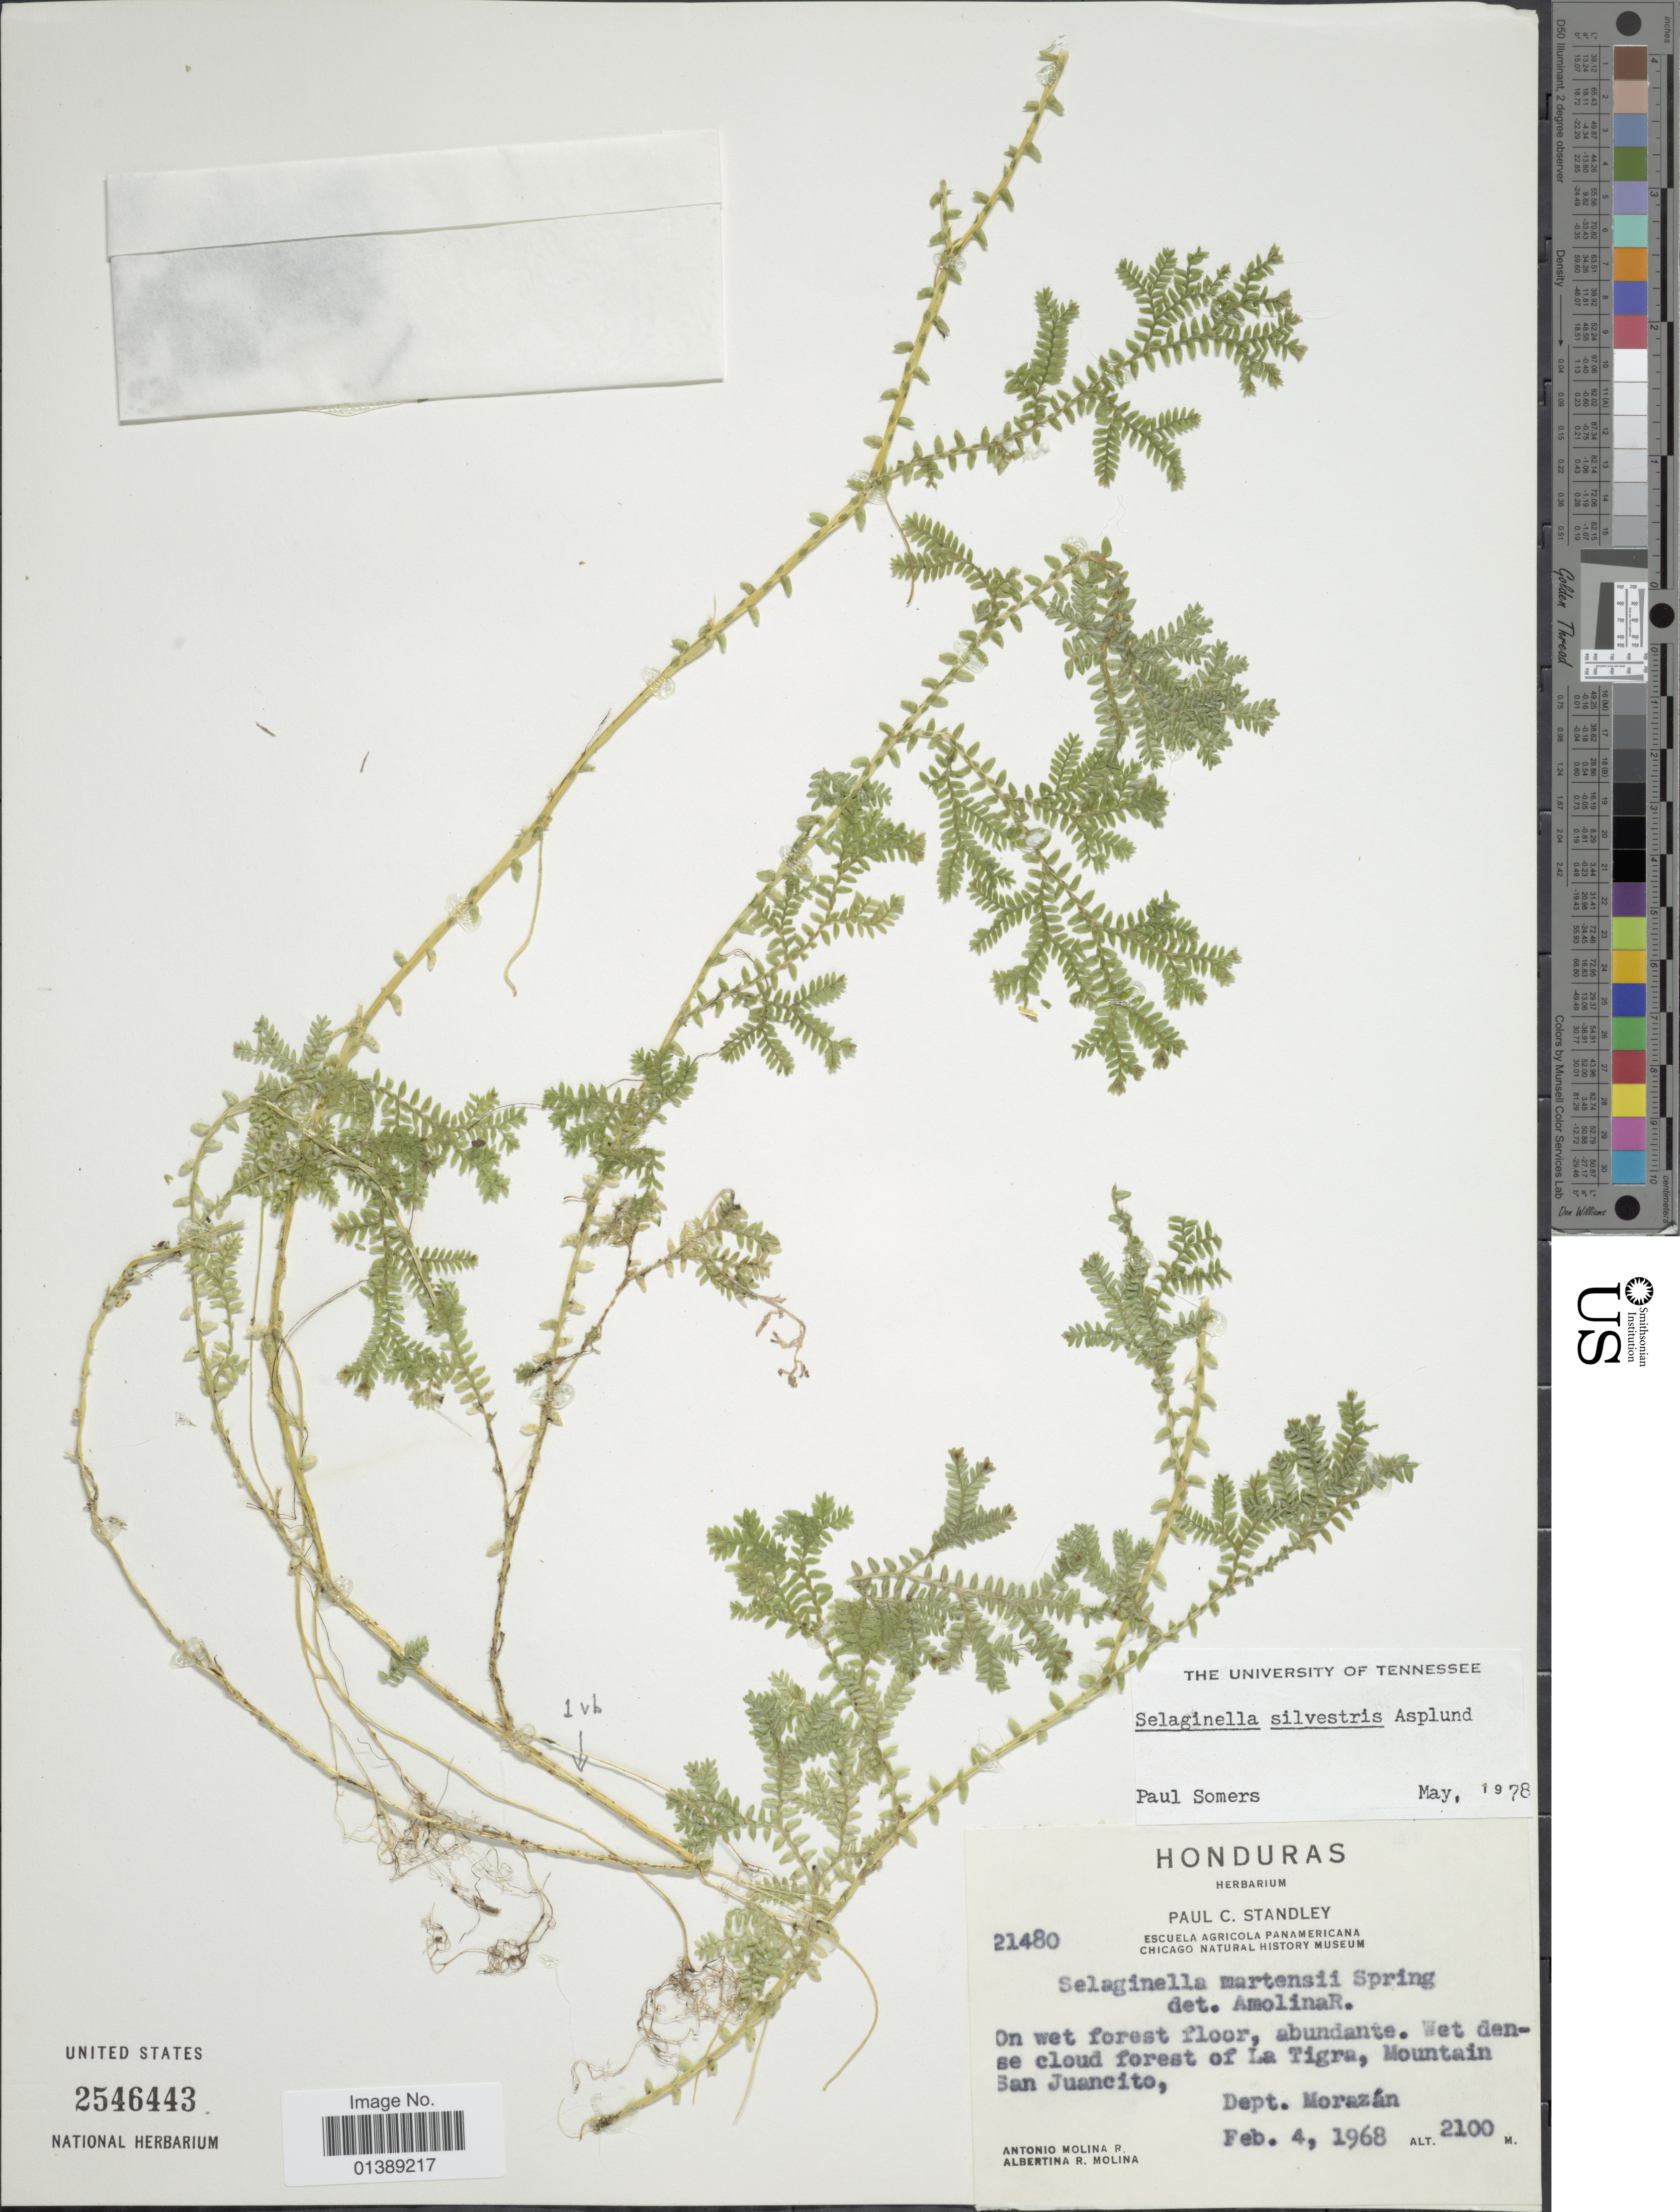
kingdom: Plantae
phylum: Tracheophyta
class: Lycopodiopsida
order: Selaginellales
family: Selaginellaceae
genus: Selaginella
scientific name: Selaginella silvestris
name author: Aspl.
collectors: A. Molina R. & A. R. Molina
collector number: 21480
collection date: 1968-02-04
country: Honduras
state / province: Fco. Morazán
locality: Wet dense cloud forest of La Tigra, Mountain San Juancito, Dept Morazán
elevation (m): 2100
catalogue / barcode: US 2546443